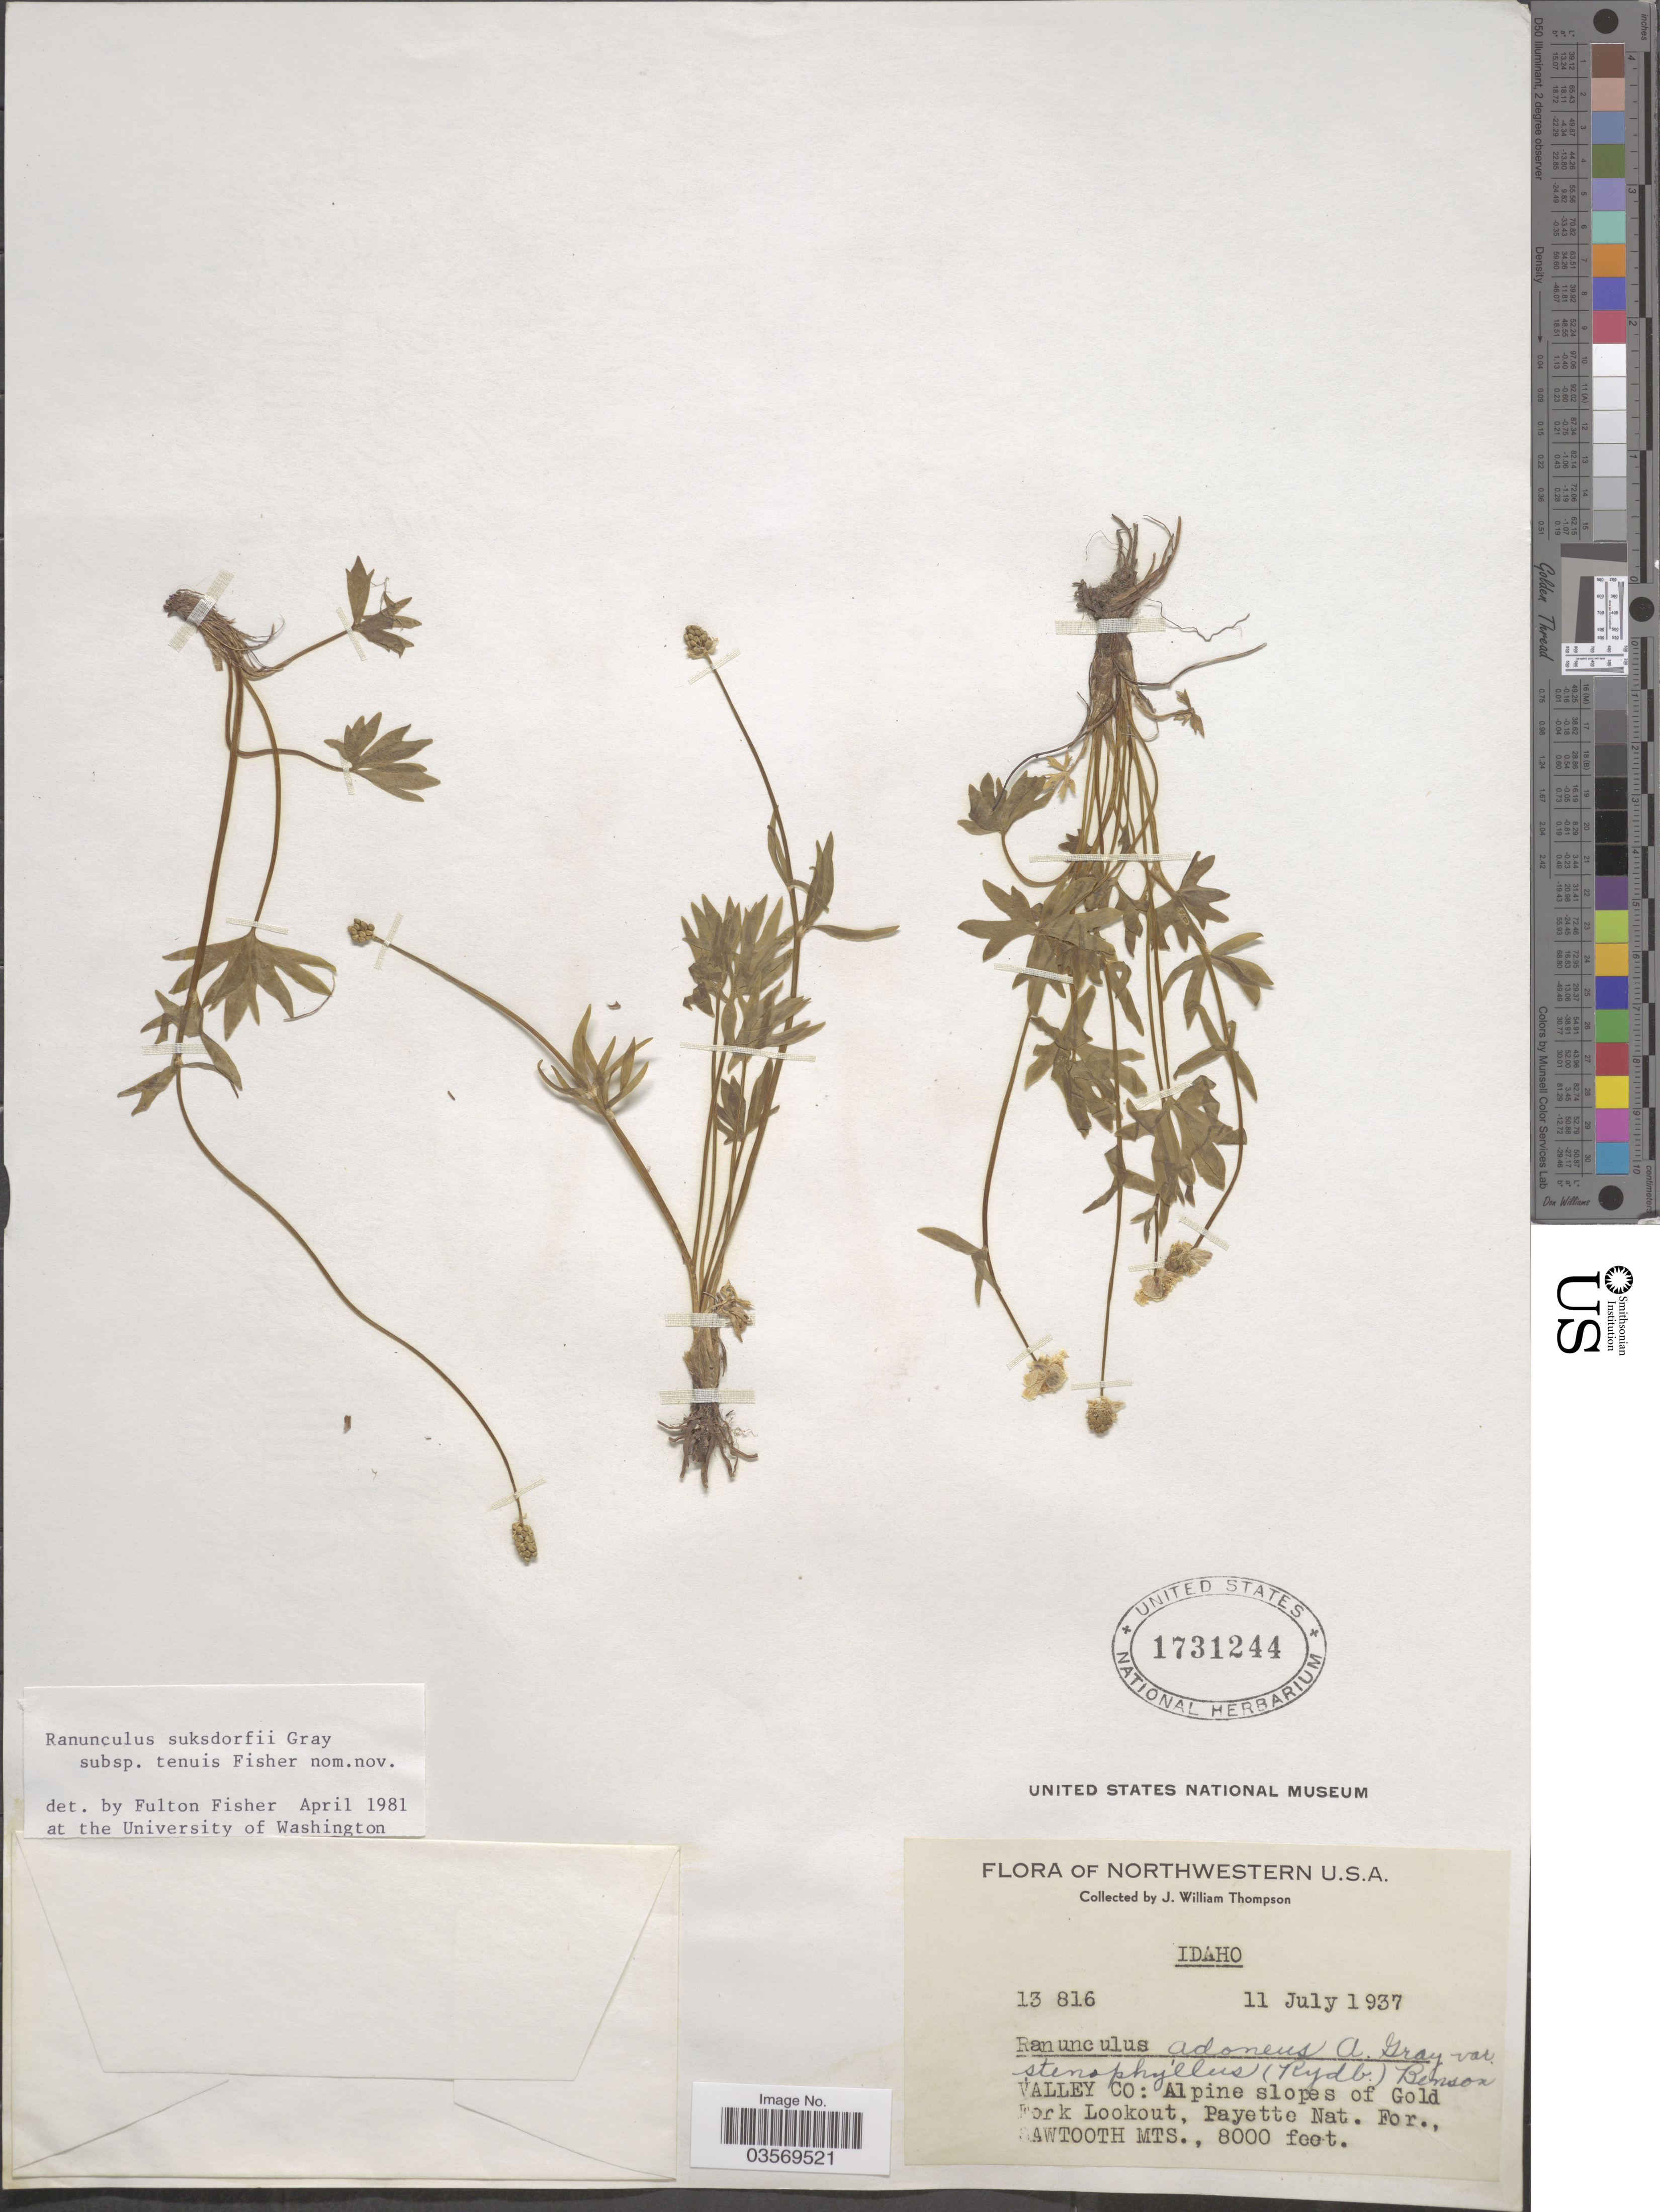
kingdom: Plantae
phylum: Tracheophyta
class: Magnoliopsida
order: Ranunculales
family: Ranunculaceae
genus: Ranunculus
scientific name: Ranunculus suksdorfii subsp. tenuis F.J.F. Fisher, nom. nov. ined.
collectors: J. W. Thompson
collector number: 13816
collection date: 1937-07-11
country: United States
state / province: Idaho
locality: Northwestern U.S.A. Valley Co: Alpine slopes of Gold Fork Lookout, Payette Nat. For., Sawtooth Mts.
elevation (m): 2438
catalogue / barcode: US 1731244